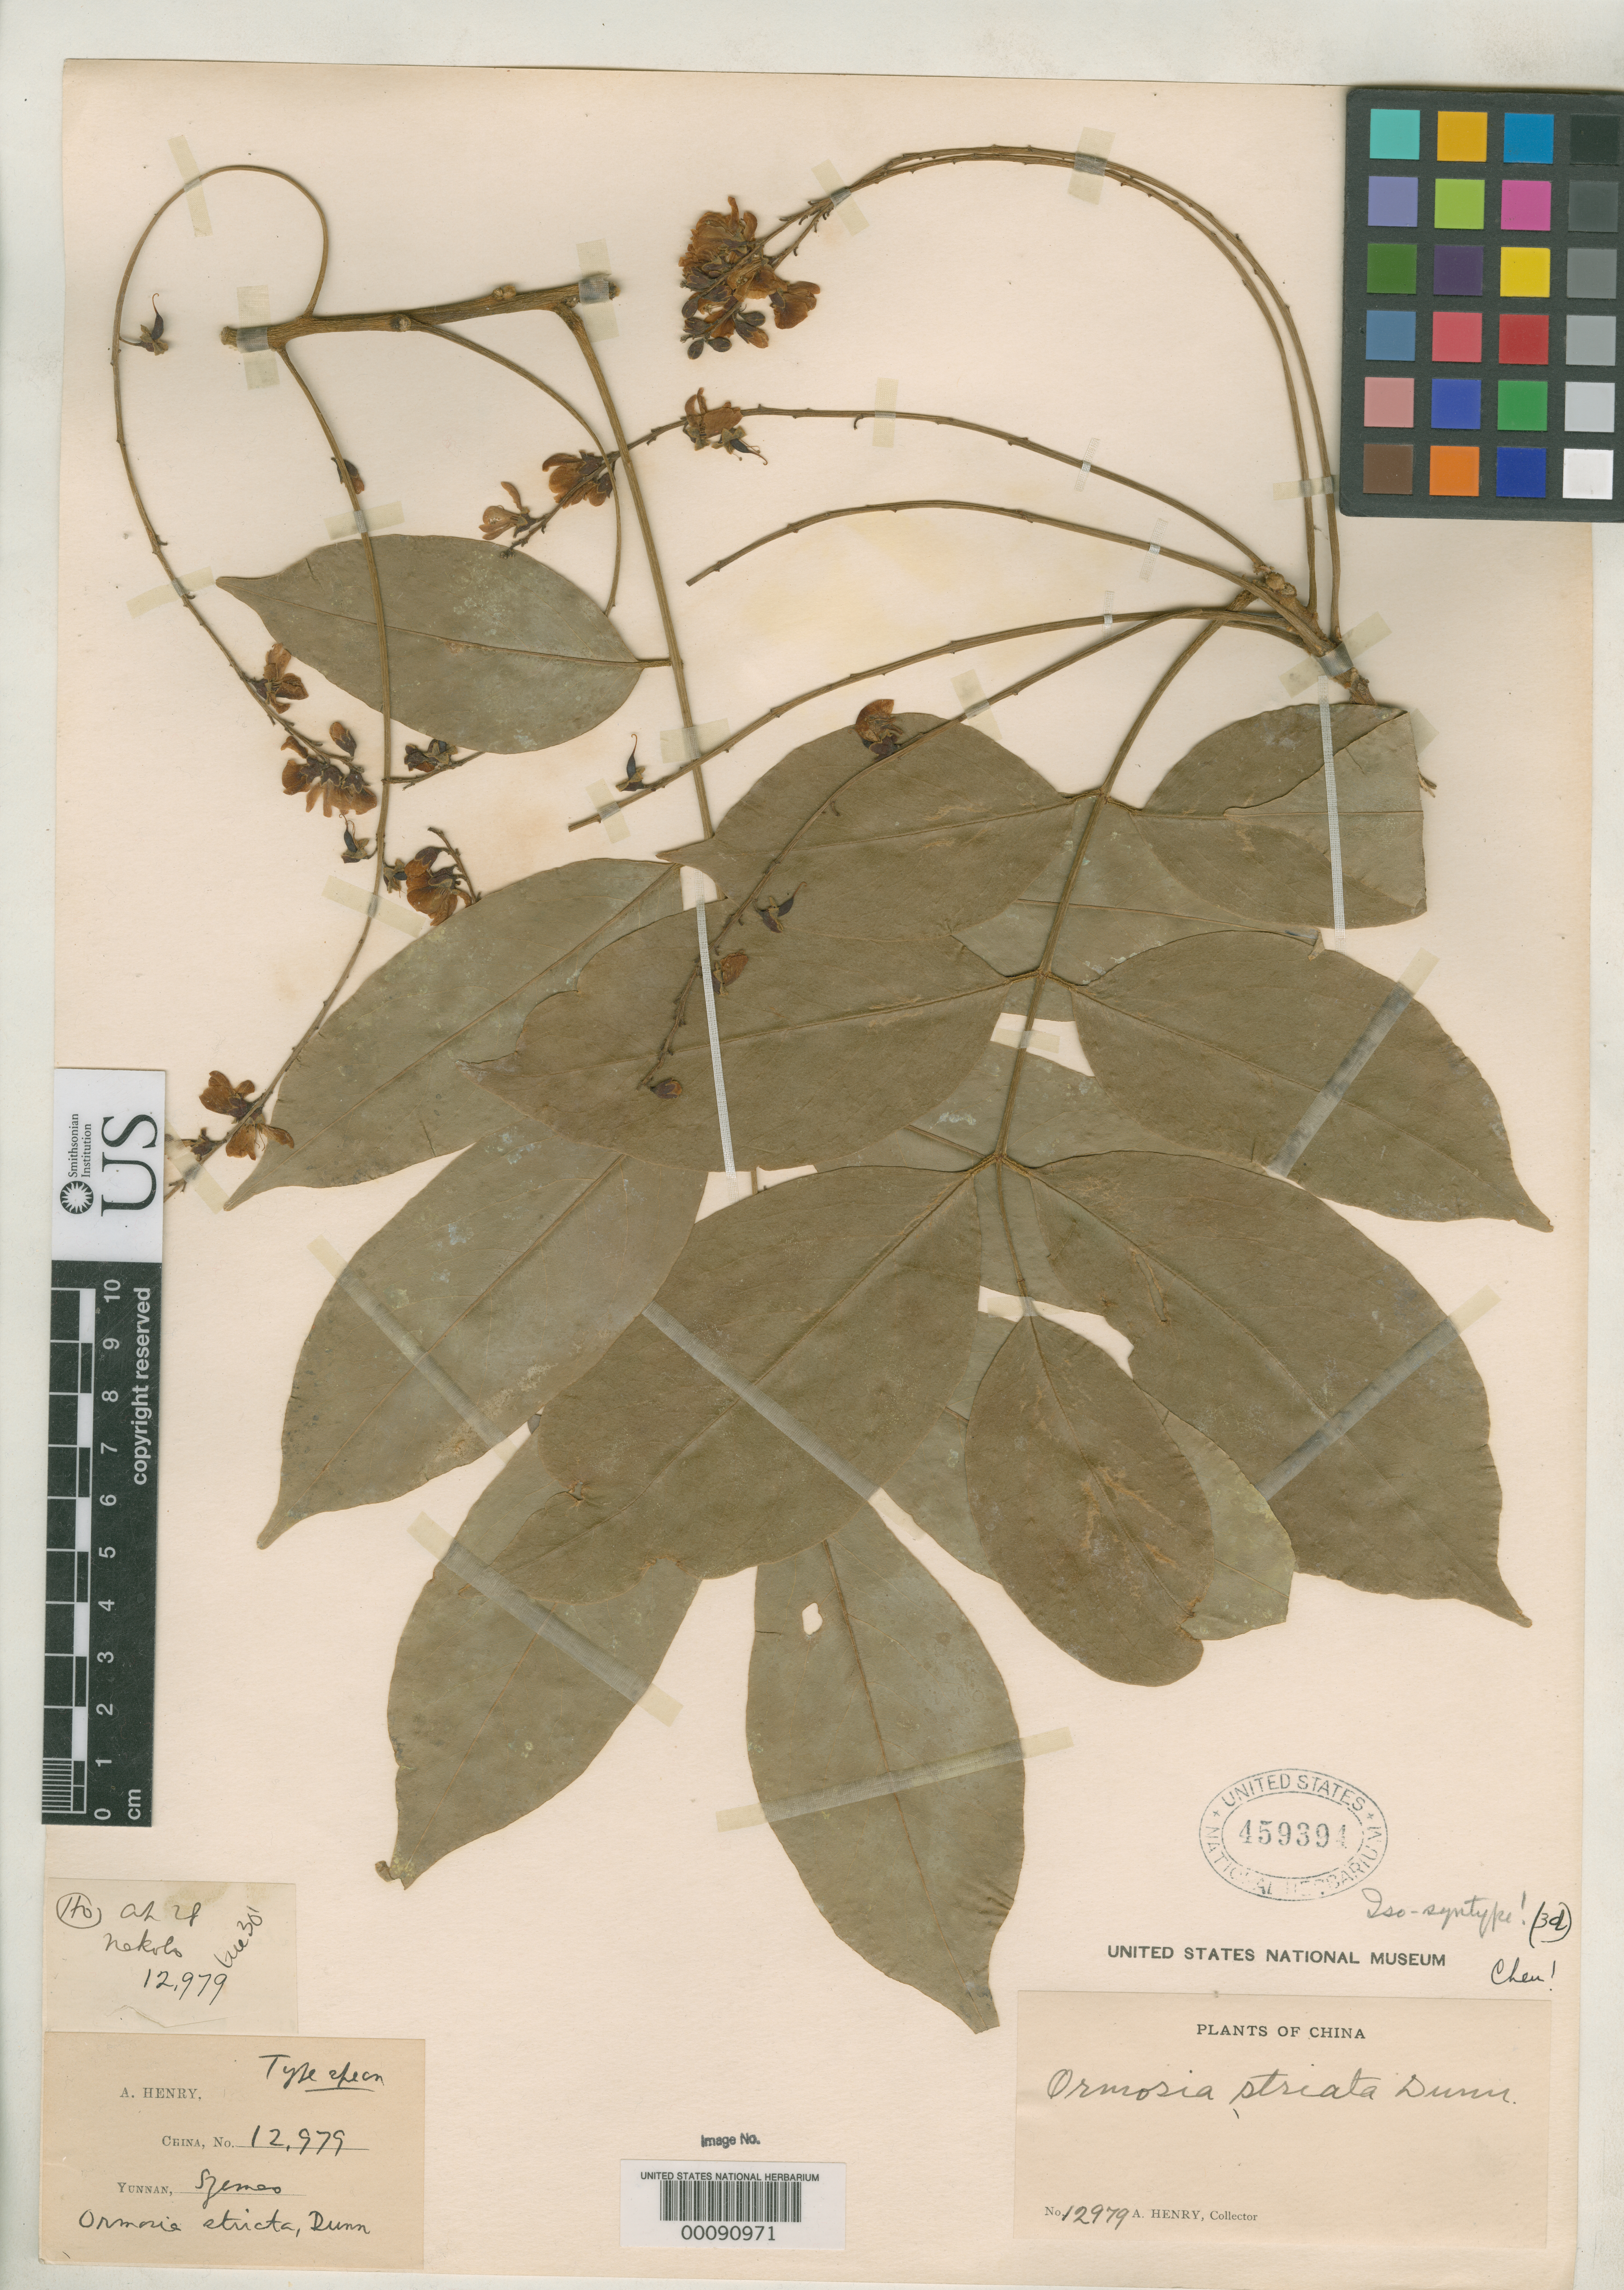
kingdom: Plantae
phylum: Tracheophyta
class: Magnoliopsida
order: Fabales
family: Fabaceae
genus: Ormosia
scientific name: Ormosia striata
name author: Dunn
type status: Syntype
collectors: A. Henry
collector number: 12979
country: China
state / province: Yunnan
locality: Szemao.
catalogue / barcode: US 459394